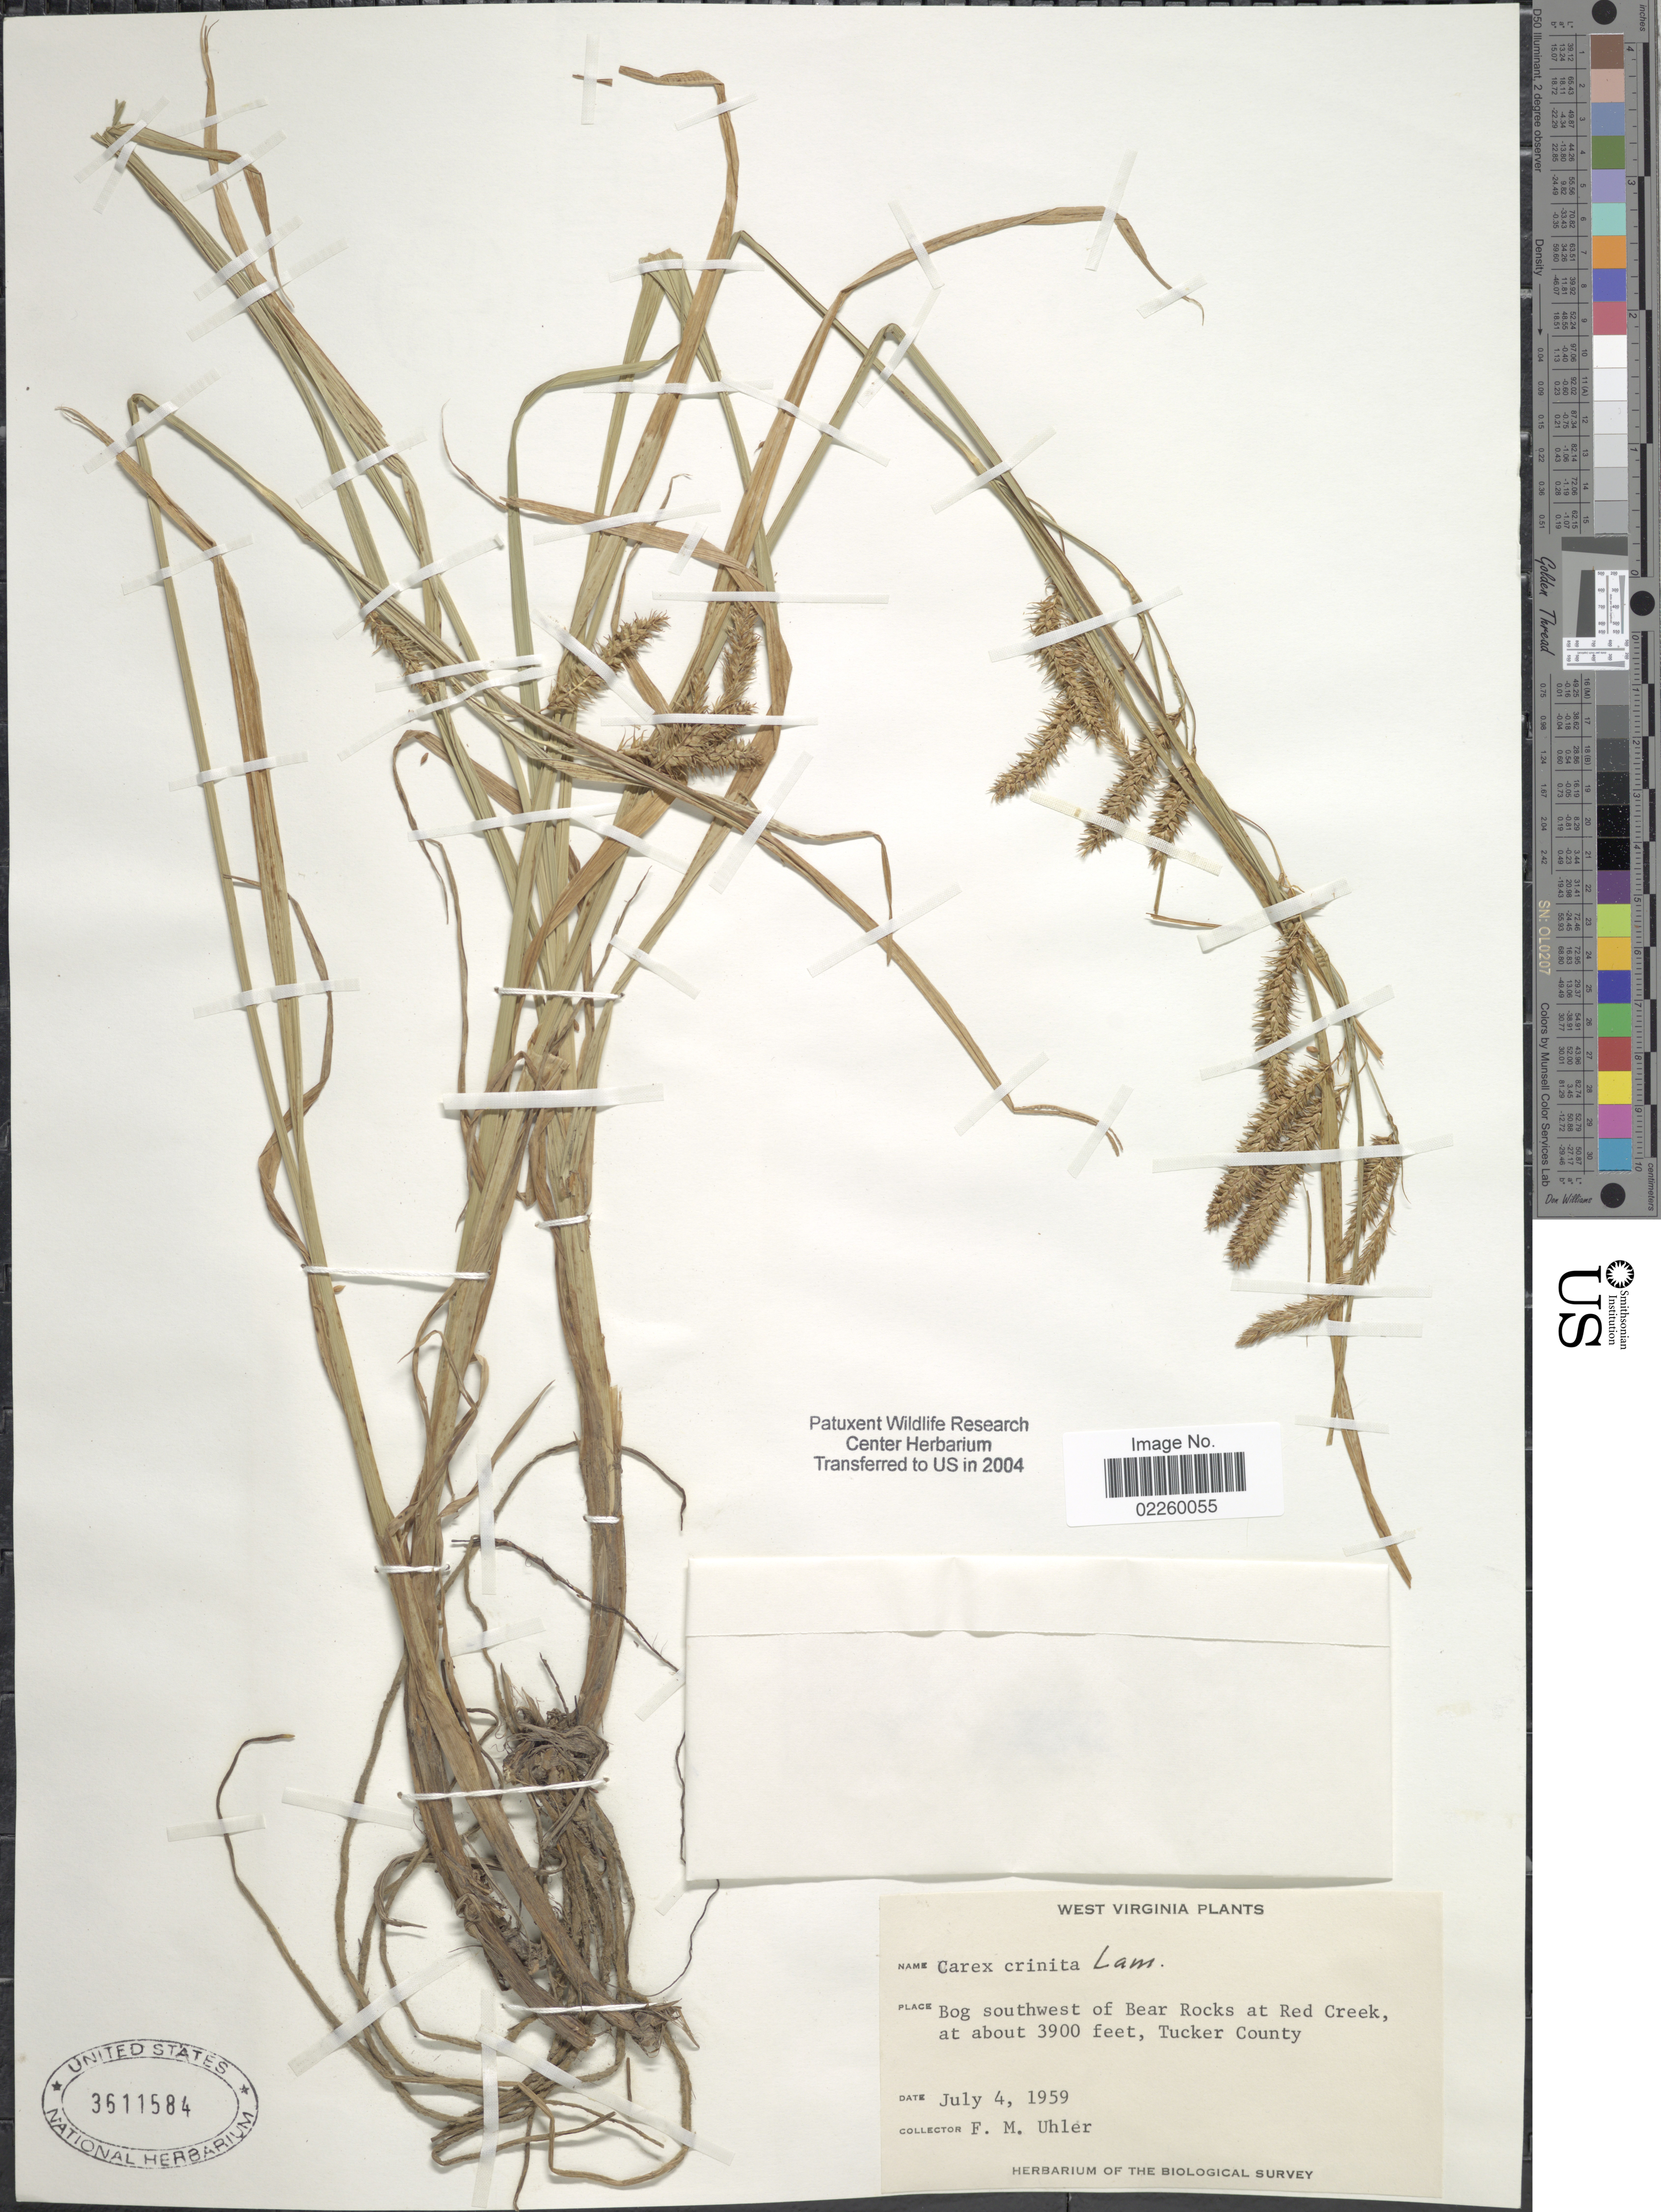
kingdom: Plantae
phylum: Tracheophyta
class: Liliopsida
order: Poales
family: Cyperaceae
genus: Carex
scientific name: Carex crinita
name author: Lam.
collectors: F. M. Uhler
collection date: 1959-07-04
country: United States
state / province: West Virginia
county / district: Tucker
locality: Southwest of Bear Rocks at Red Creek, Tucker County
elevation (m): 1189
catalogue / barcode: US 3611584